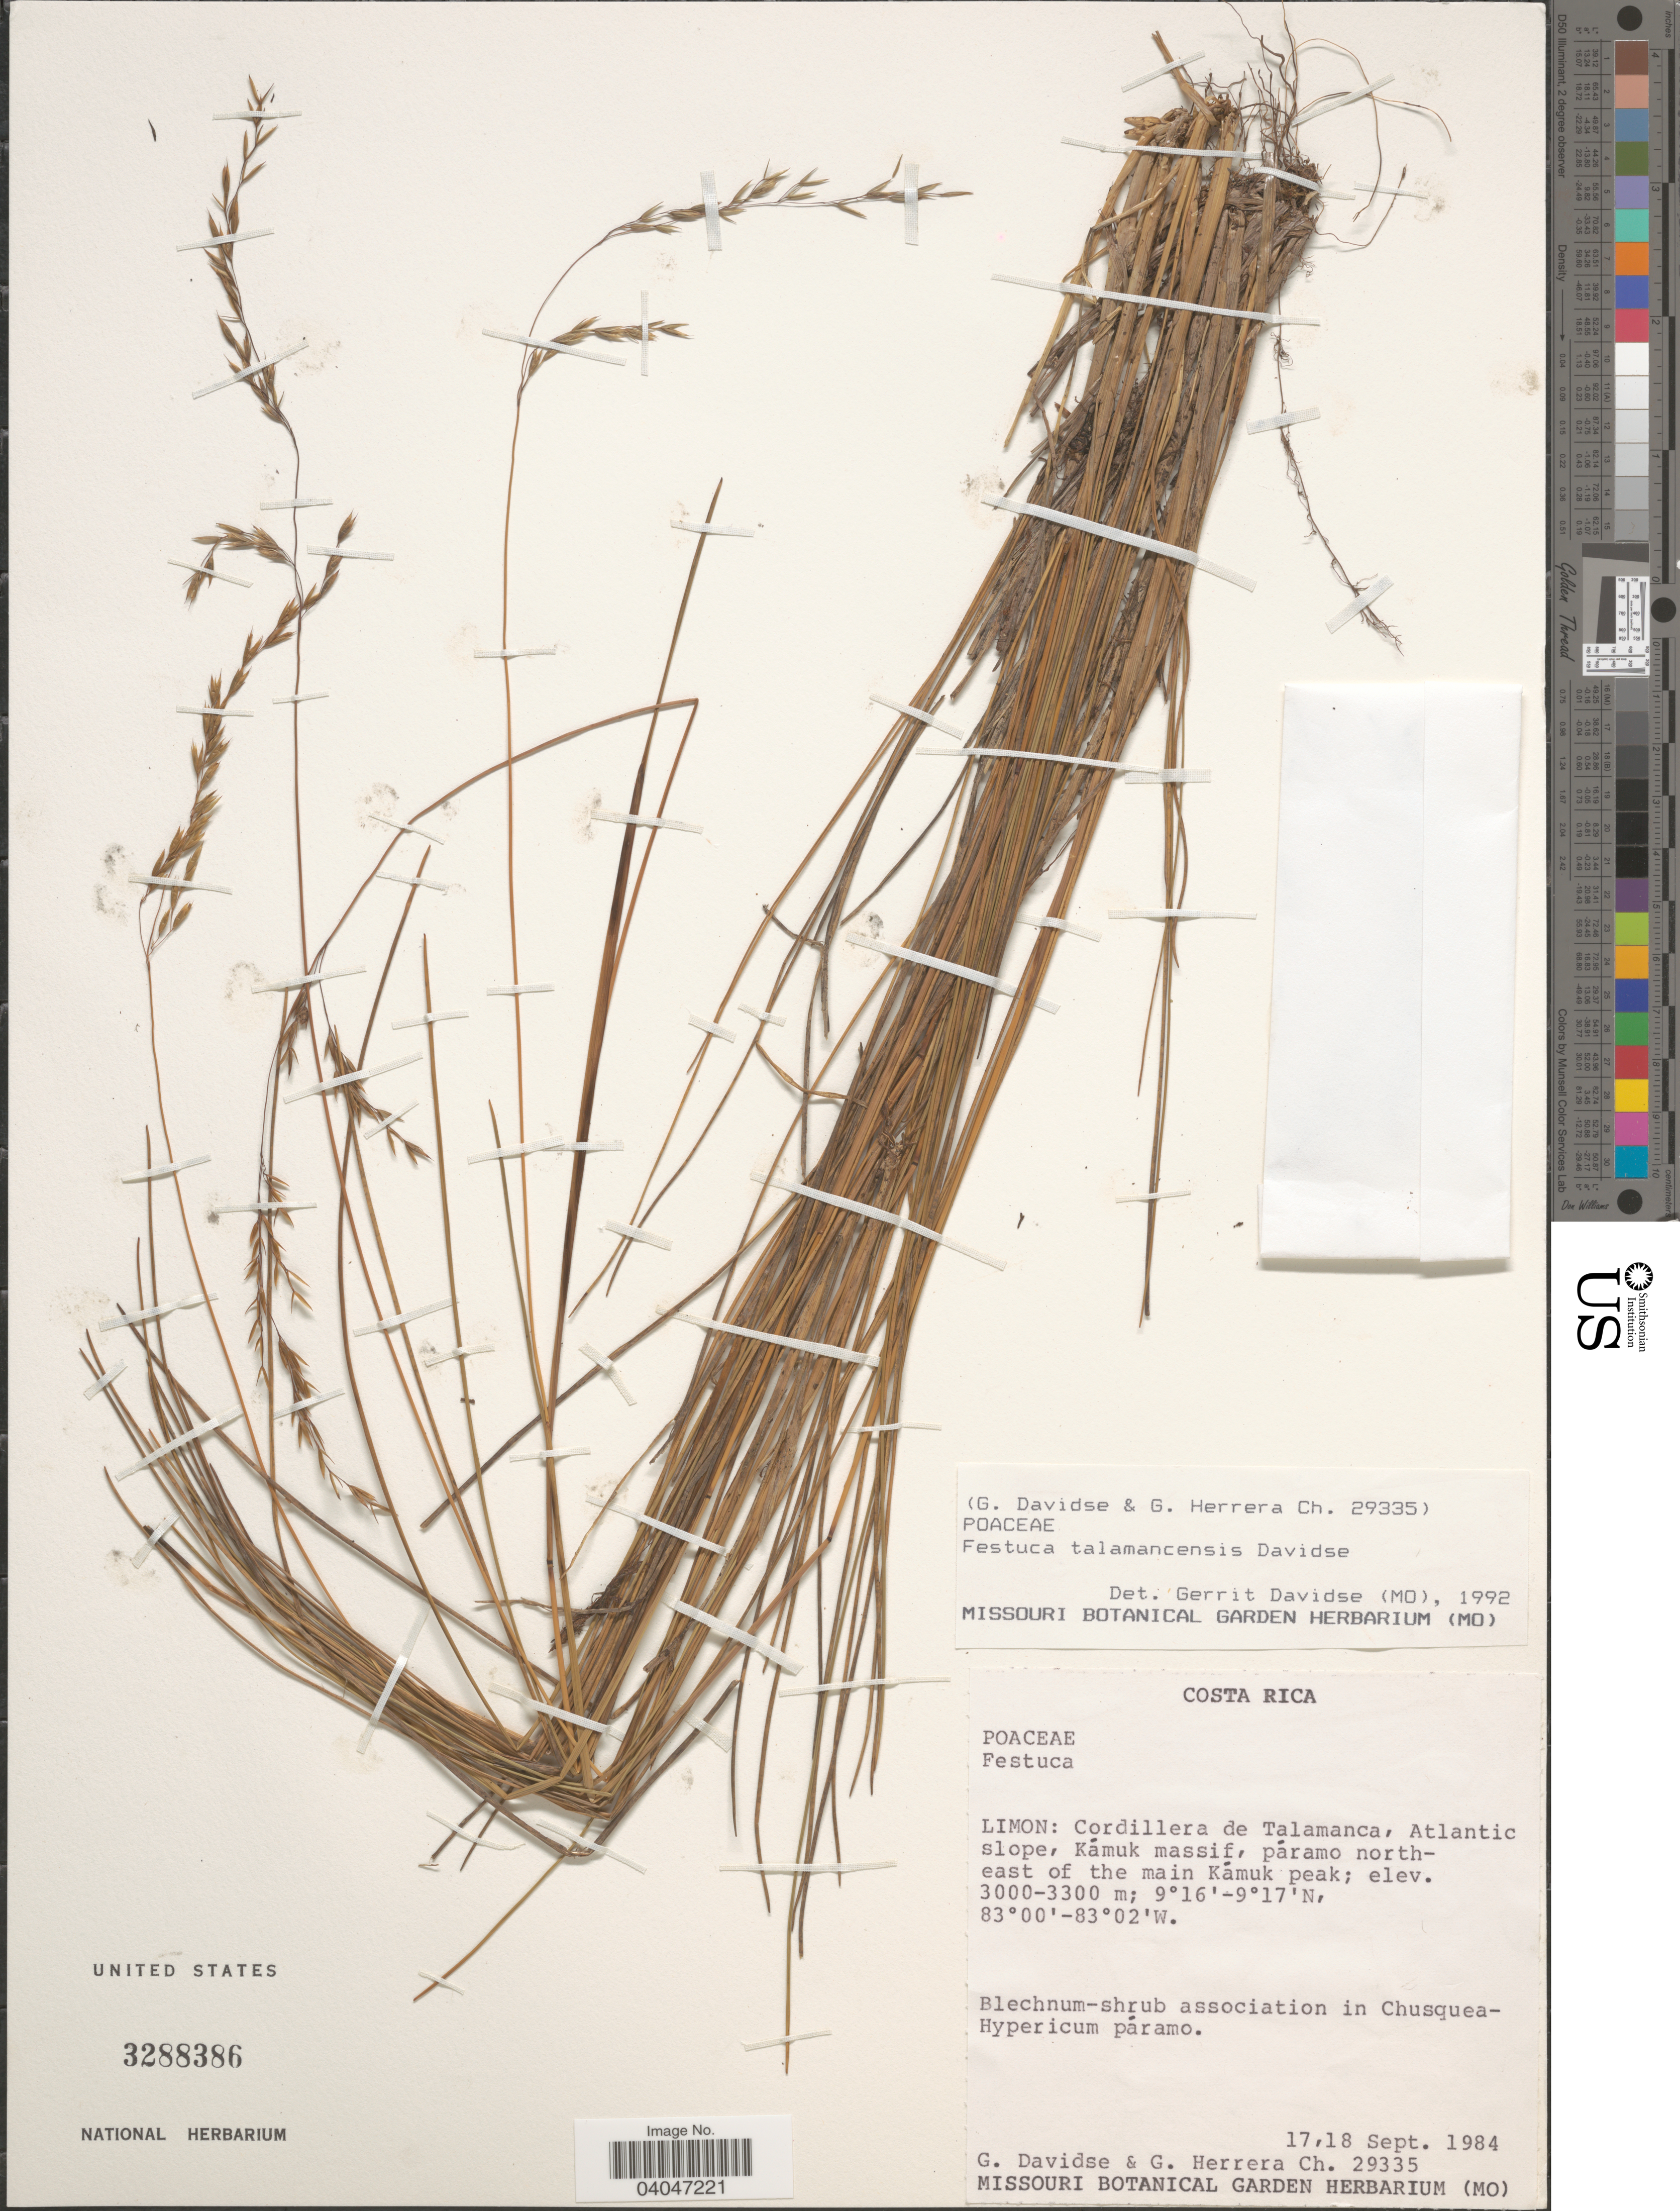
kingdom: Plantae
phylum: Tracheophyta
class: Liliopsida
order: Poales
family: Poaceae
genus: Festuca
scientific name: Festuca talamancensis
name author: Davidse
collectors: G. Davidse & G. Herrera Ch.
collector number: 29335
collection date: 1984-09-17/1984-09-18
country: Costa Rica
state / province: Limón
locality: Cordillera de Talamanca, Atlantic slope, Kámuk massif, páramo northeast of the main Kámuk peak.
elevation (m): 3000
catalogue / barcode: US 3288386